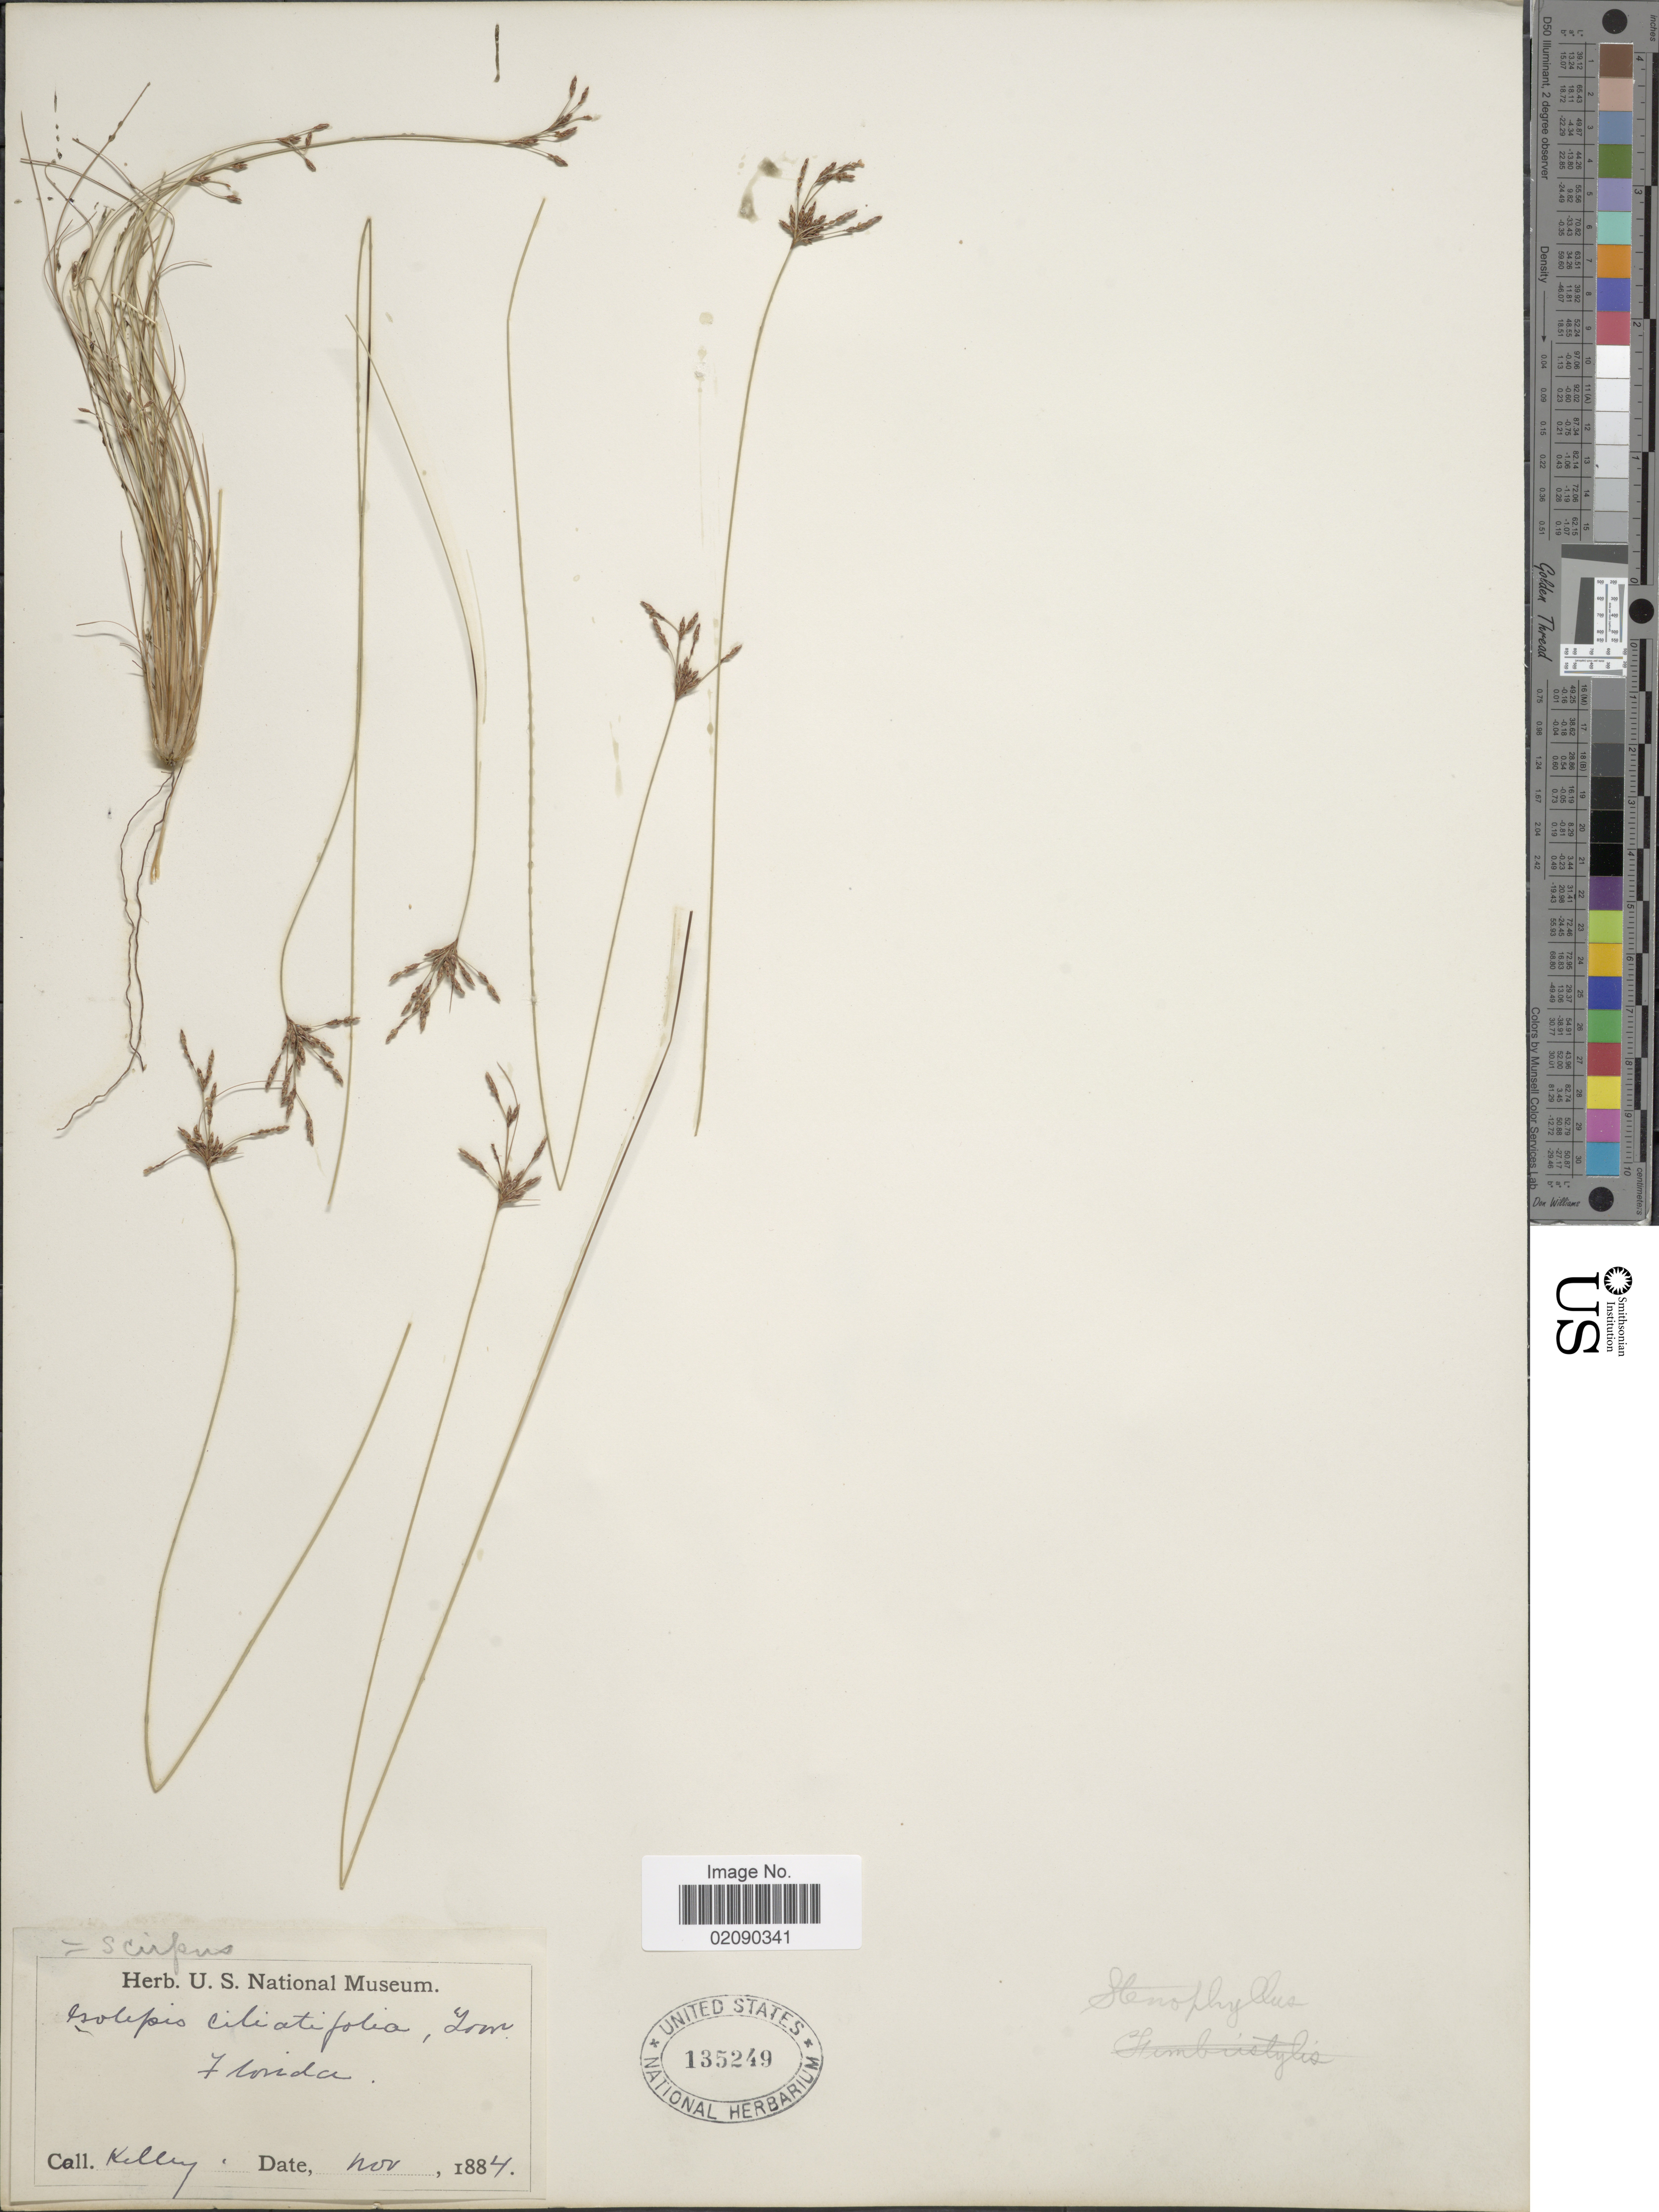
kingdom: Plantae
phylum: Tracheophyta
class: Liliopsida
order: Poales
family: Cyperaceae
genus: Bulbostylis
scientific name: Bulbostylis ciliatifolia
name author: (Elliott) Fernald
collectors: Kelley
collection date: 1884-11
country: United States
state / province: Florida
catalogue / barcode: US 135249